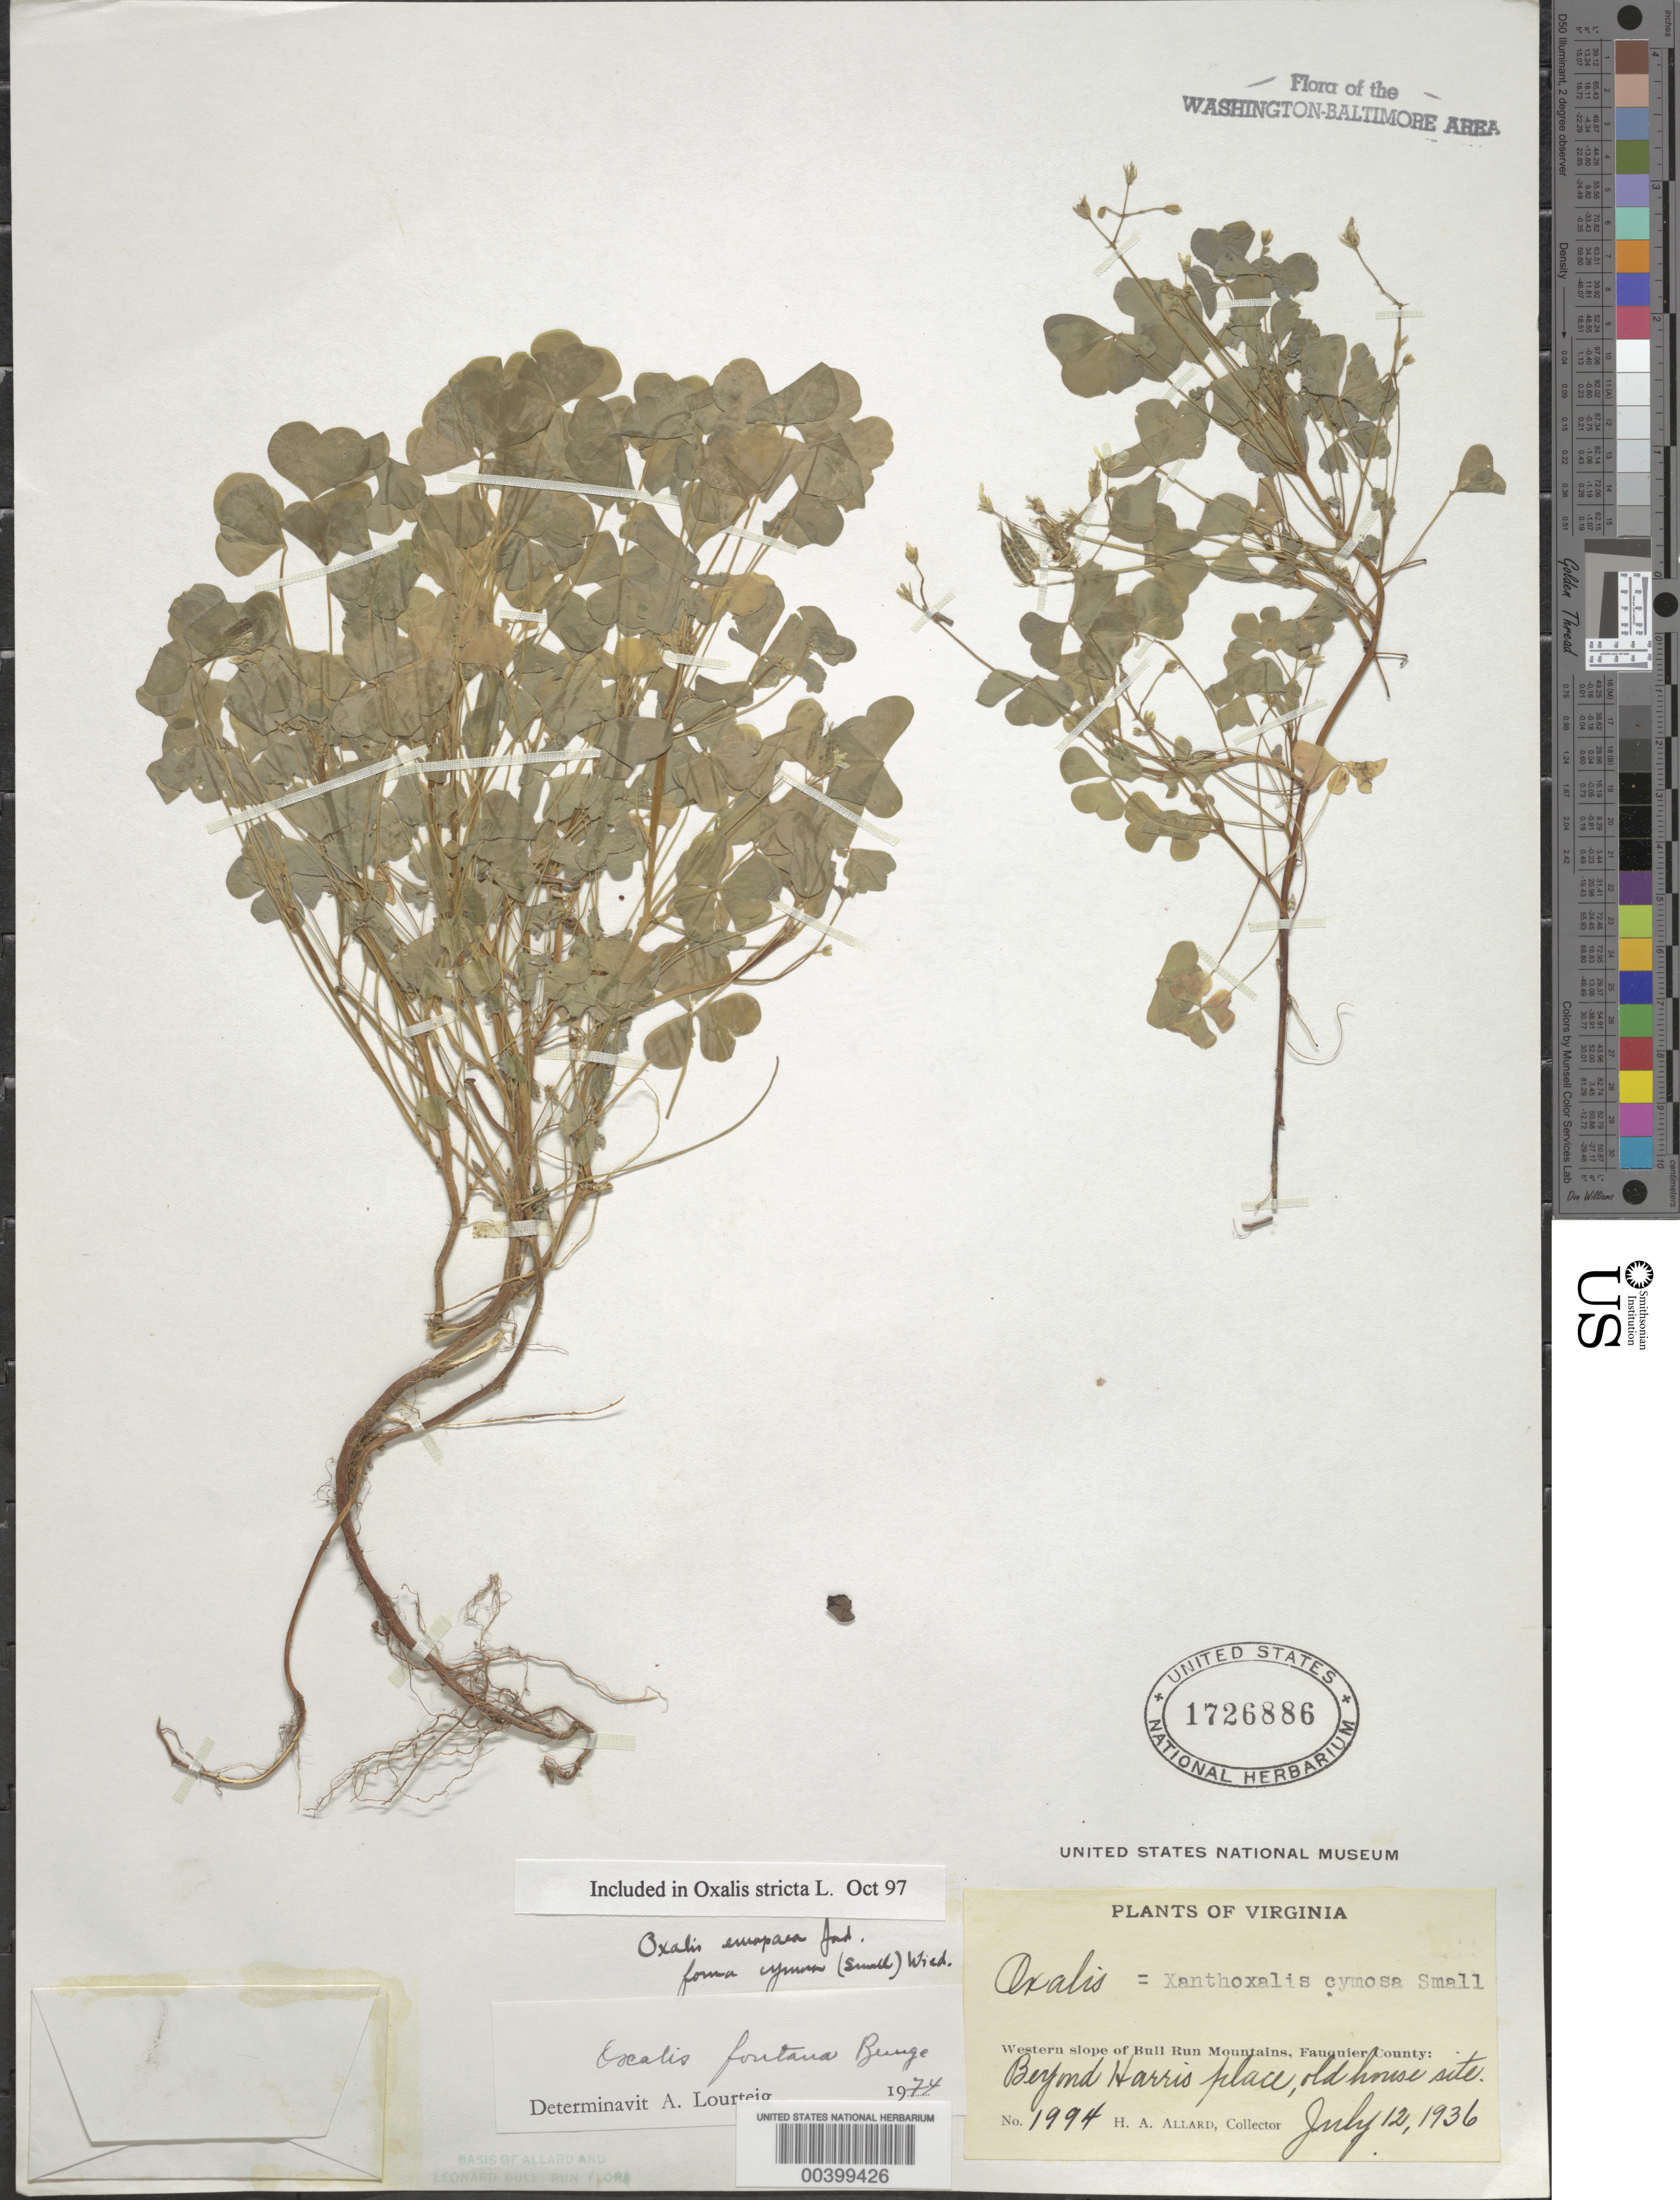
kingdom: Plantae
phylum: Tracheophyta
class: Magnoliopsida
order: Oxalidales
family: Oxalidaceae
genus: Oxalis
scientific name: Oxalis stricta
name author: L.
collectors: H. A. Allard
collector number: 1994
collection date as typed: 12 Jul 1936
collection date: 1936-07-12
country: United States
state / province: Virginia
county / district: Fauquier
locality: Harris place vicinity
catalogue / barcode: US 1726886